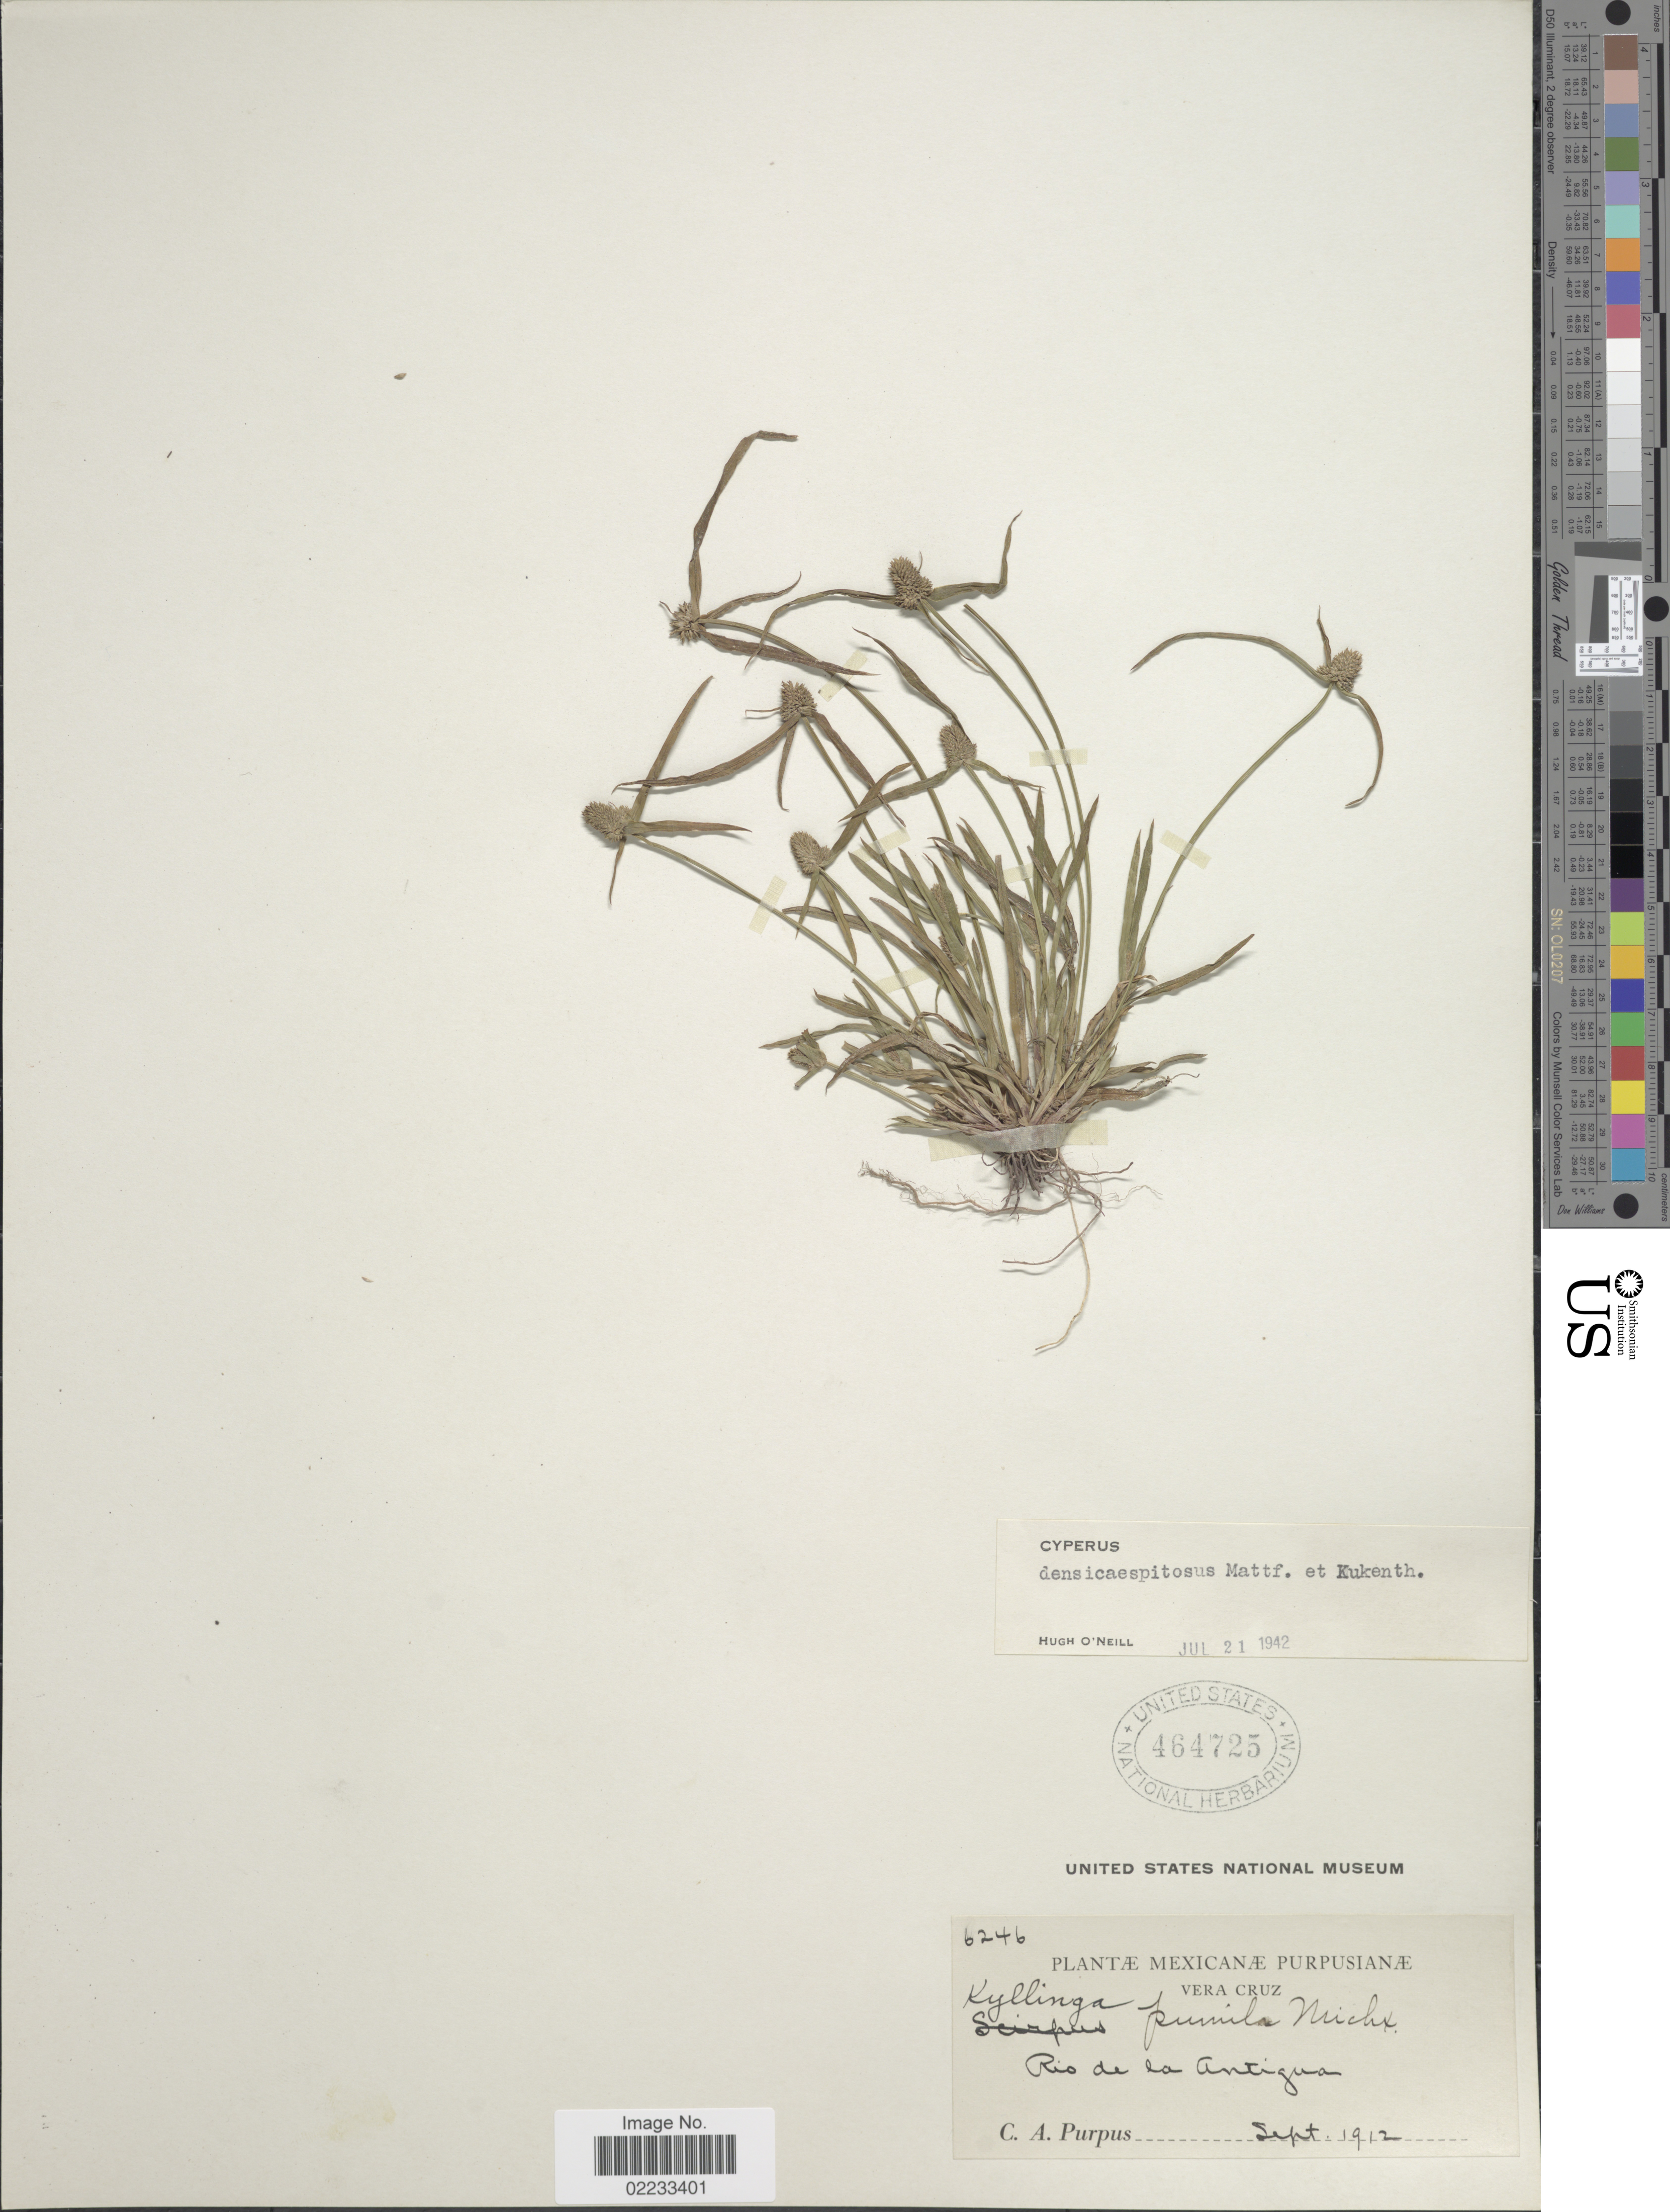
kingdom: Plantae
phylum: Tracheophyta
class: Liliopsida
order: Poales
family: Cyperaceae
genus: Cyperus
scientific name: Cyperus hortensis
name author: (Salzm. ex Steud.) Dorr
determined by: Strong, Mark T., (BOT), Smithsonian Institution - National Museum of Natural History (UNITED STATES)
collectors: C. A. Purpus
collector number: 6246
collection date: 1912-09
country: Mexico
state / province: Veracruz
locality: Vera Cruz. Rio de la Antigua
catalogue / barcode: US 464725